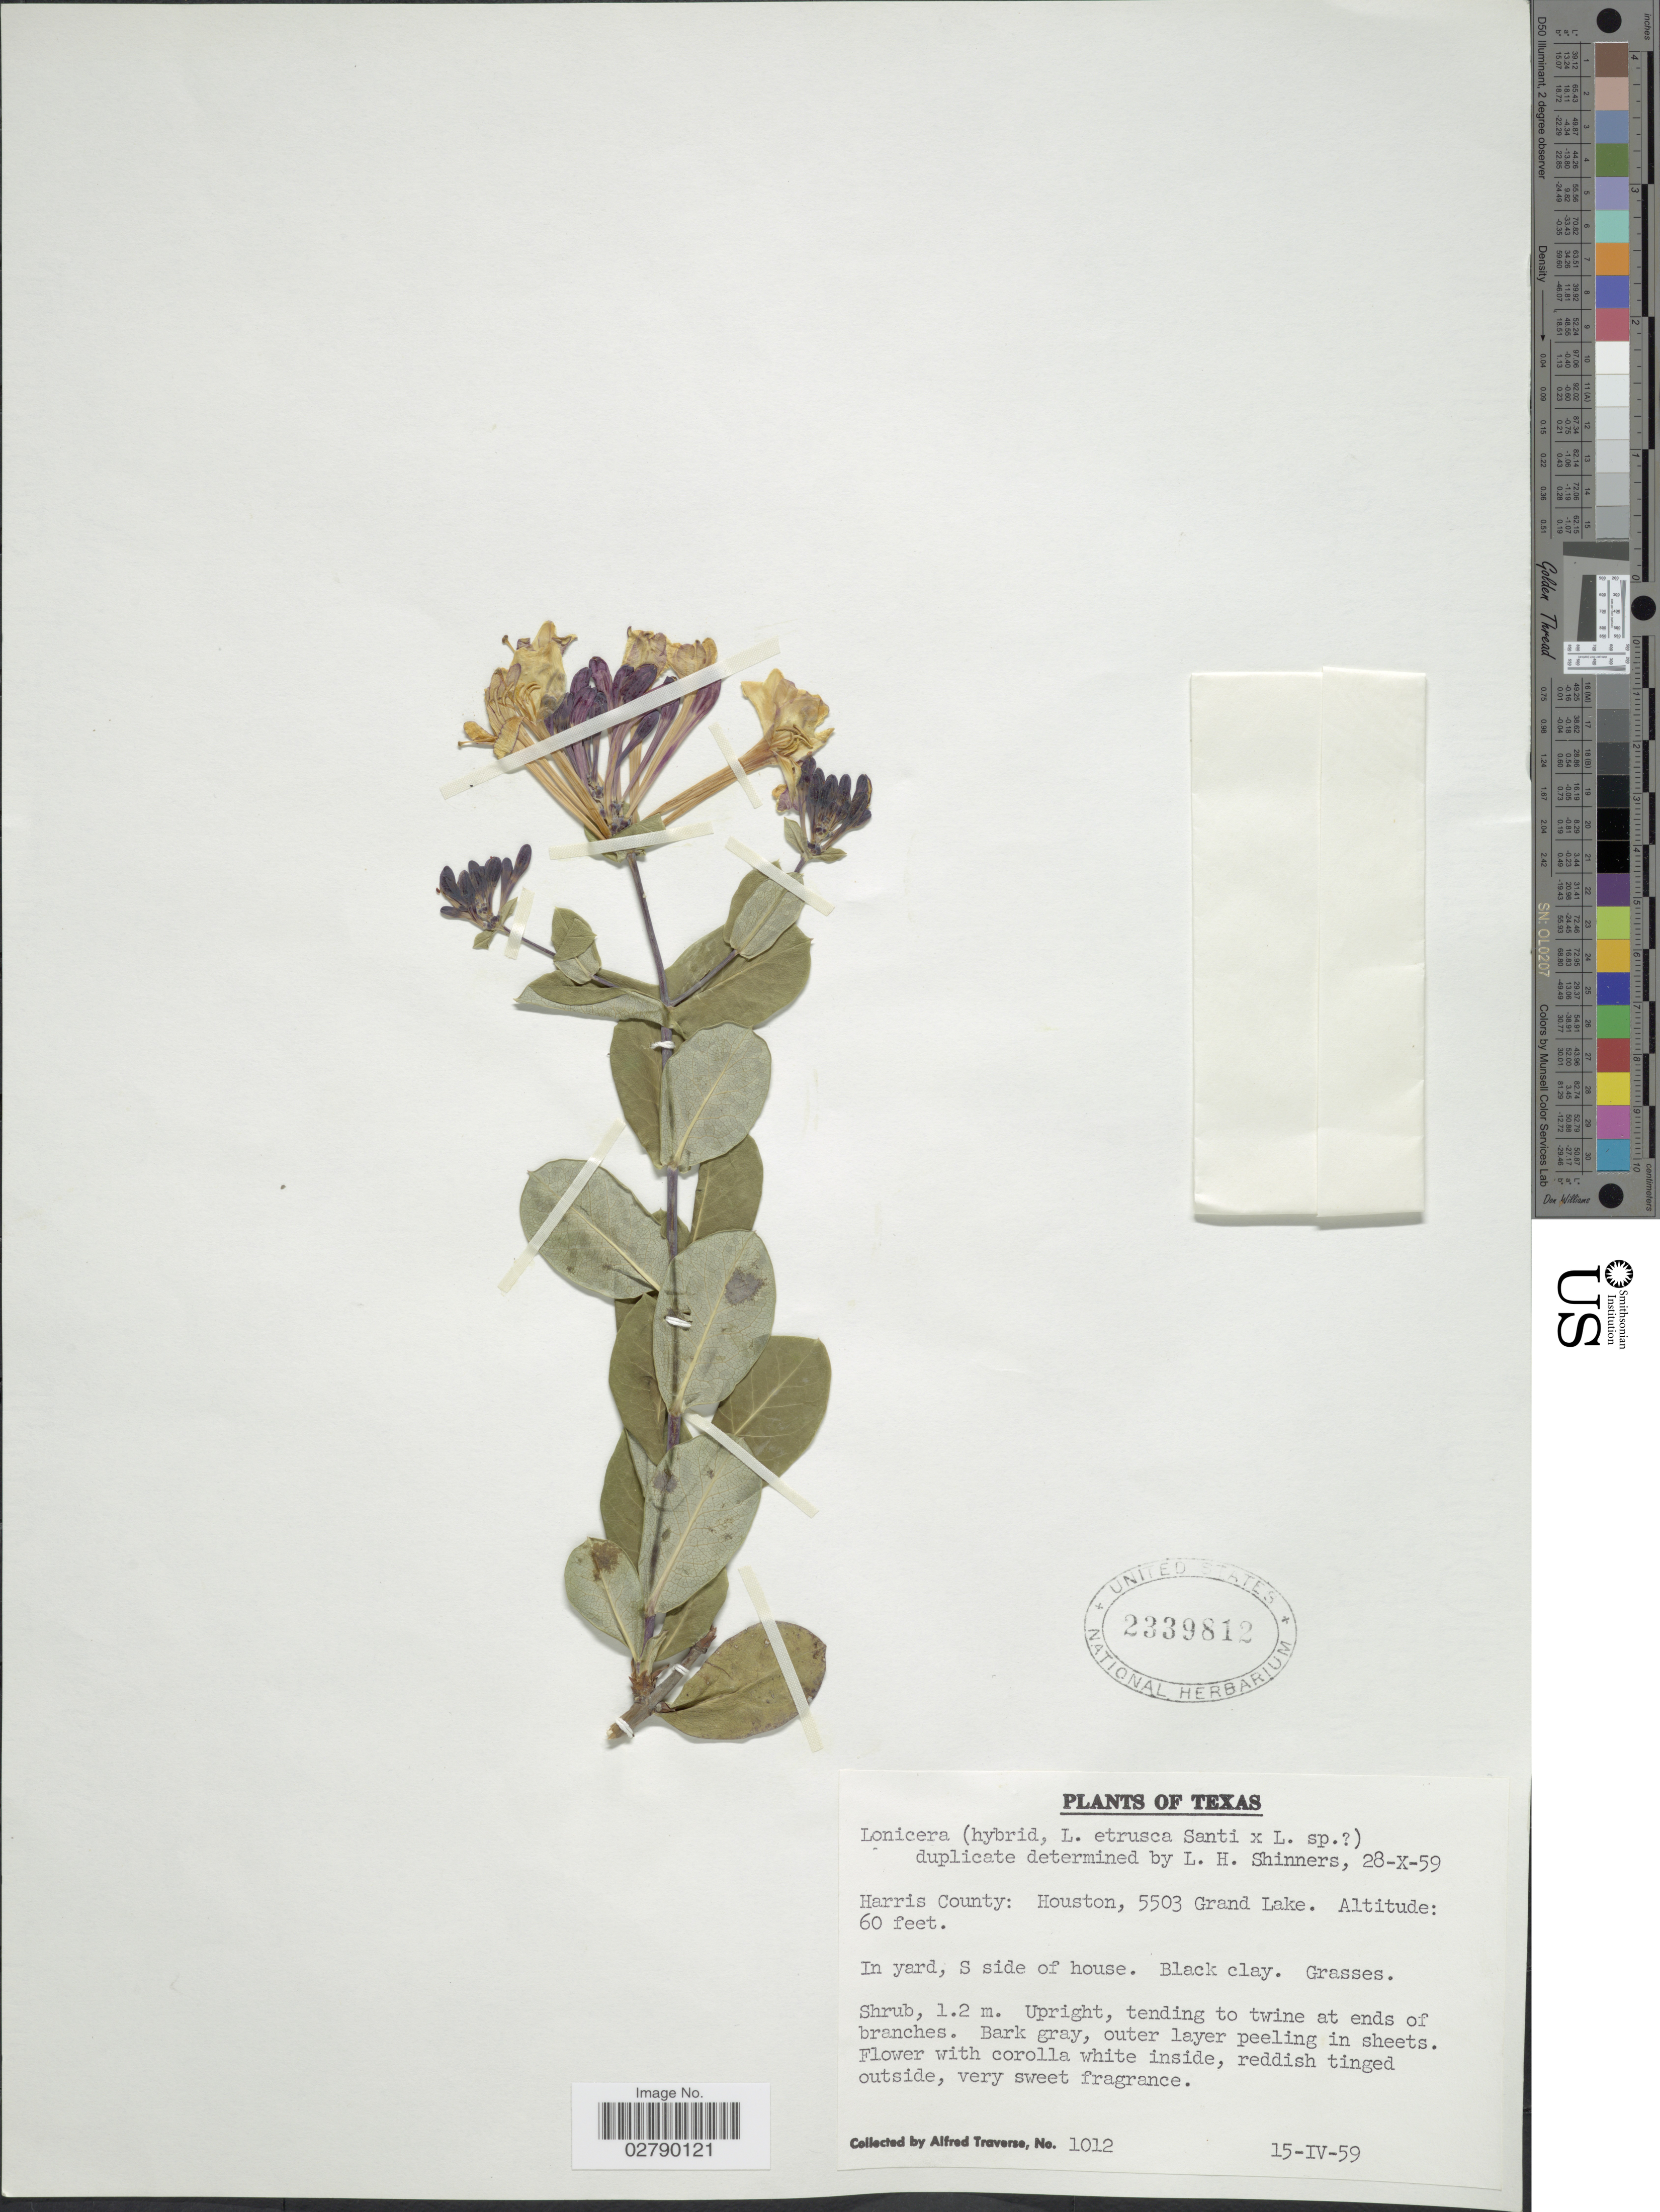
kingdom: Plantae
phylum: Tracheophyta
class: Magnoliopsida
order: Dipsacales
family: Caprifoliaceae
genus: Lonicera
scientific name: Lonicera sp.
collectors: A. Traverse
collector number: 1012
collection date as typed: Transcribed d/m/y: 15/4/59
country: United States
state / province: Texas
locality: Harris County: Houston, 5503 Grand Lake. In yard, S side of house.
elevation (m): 18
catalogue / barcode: US 2339812